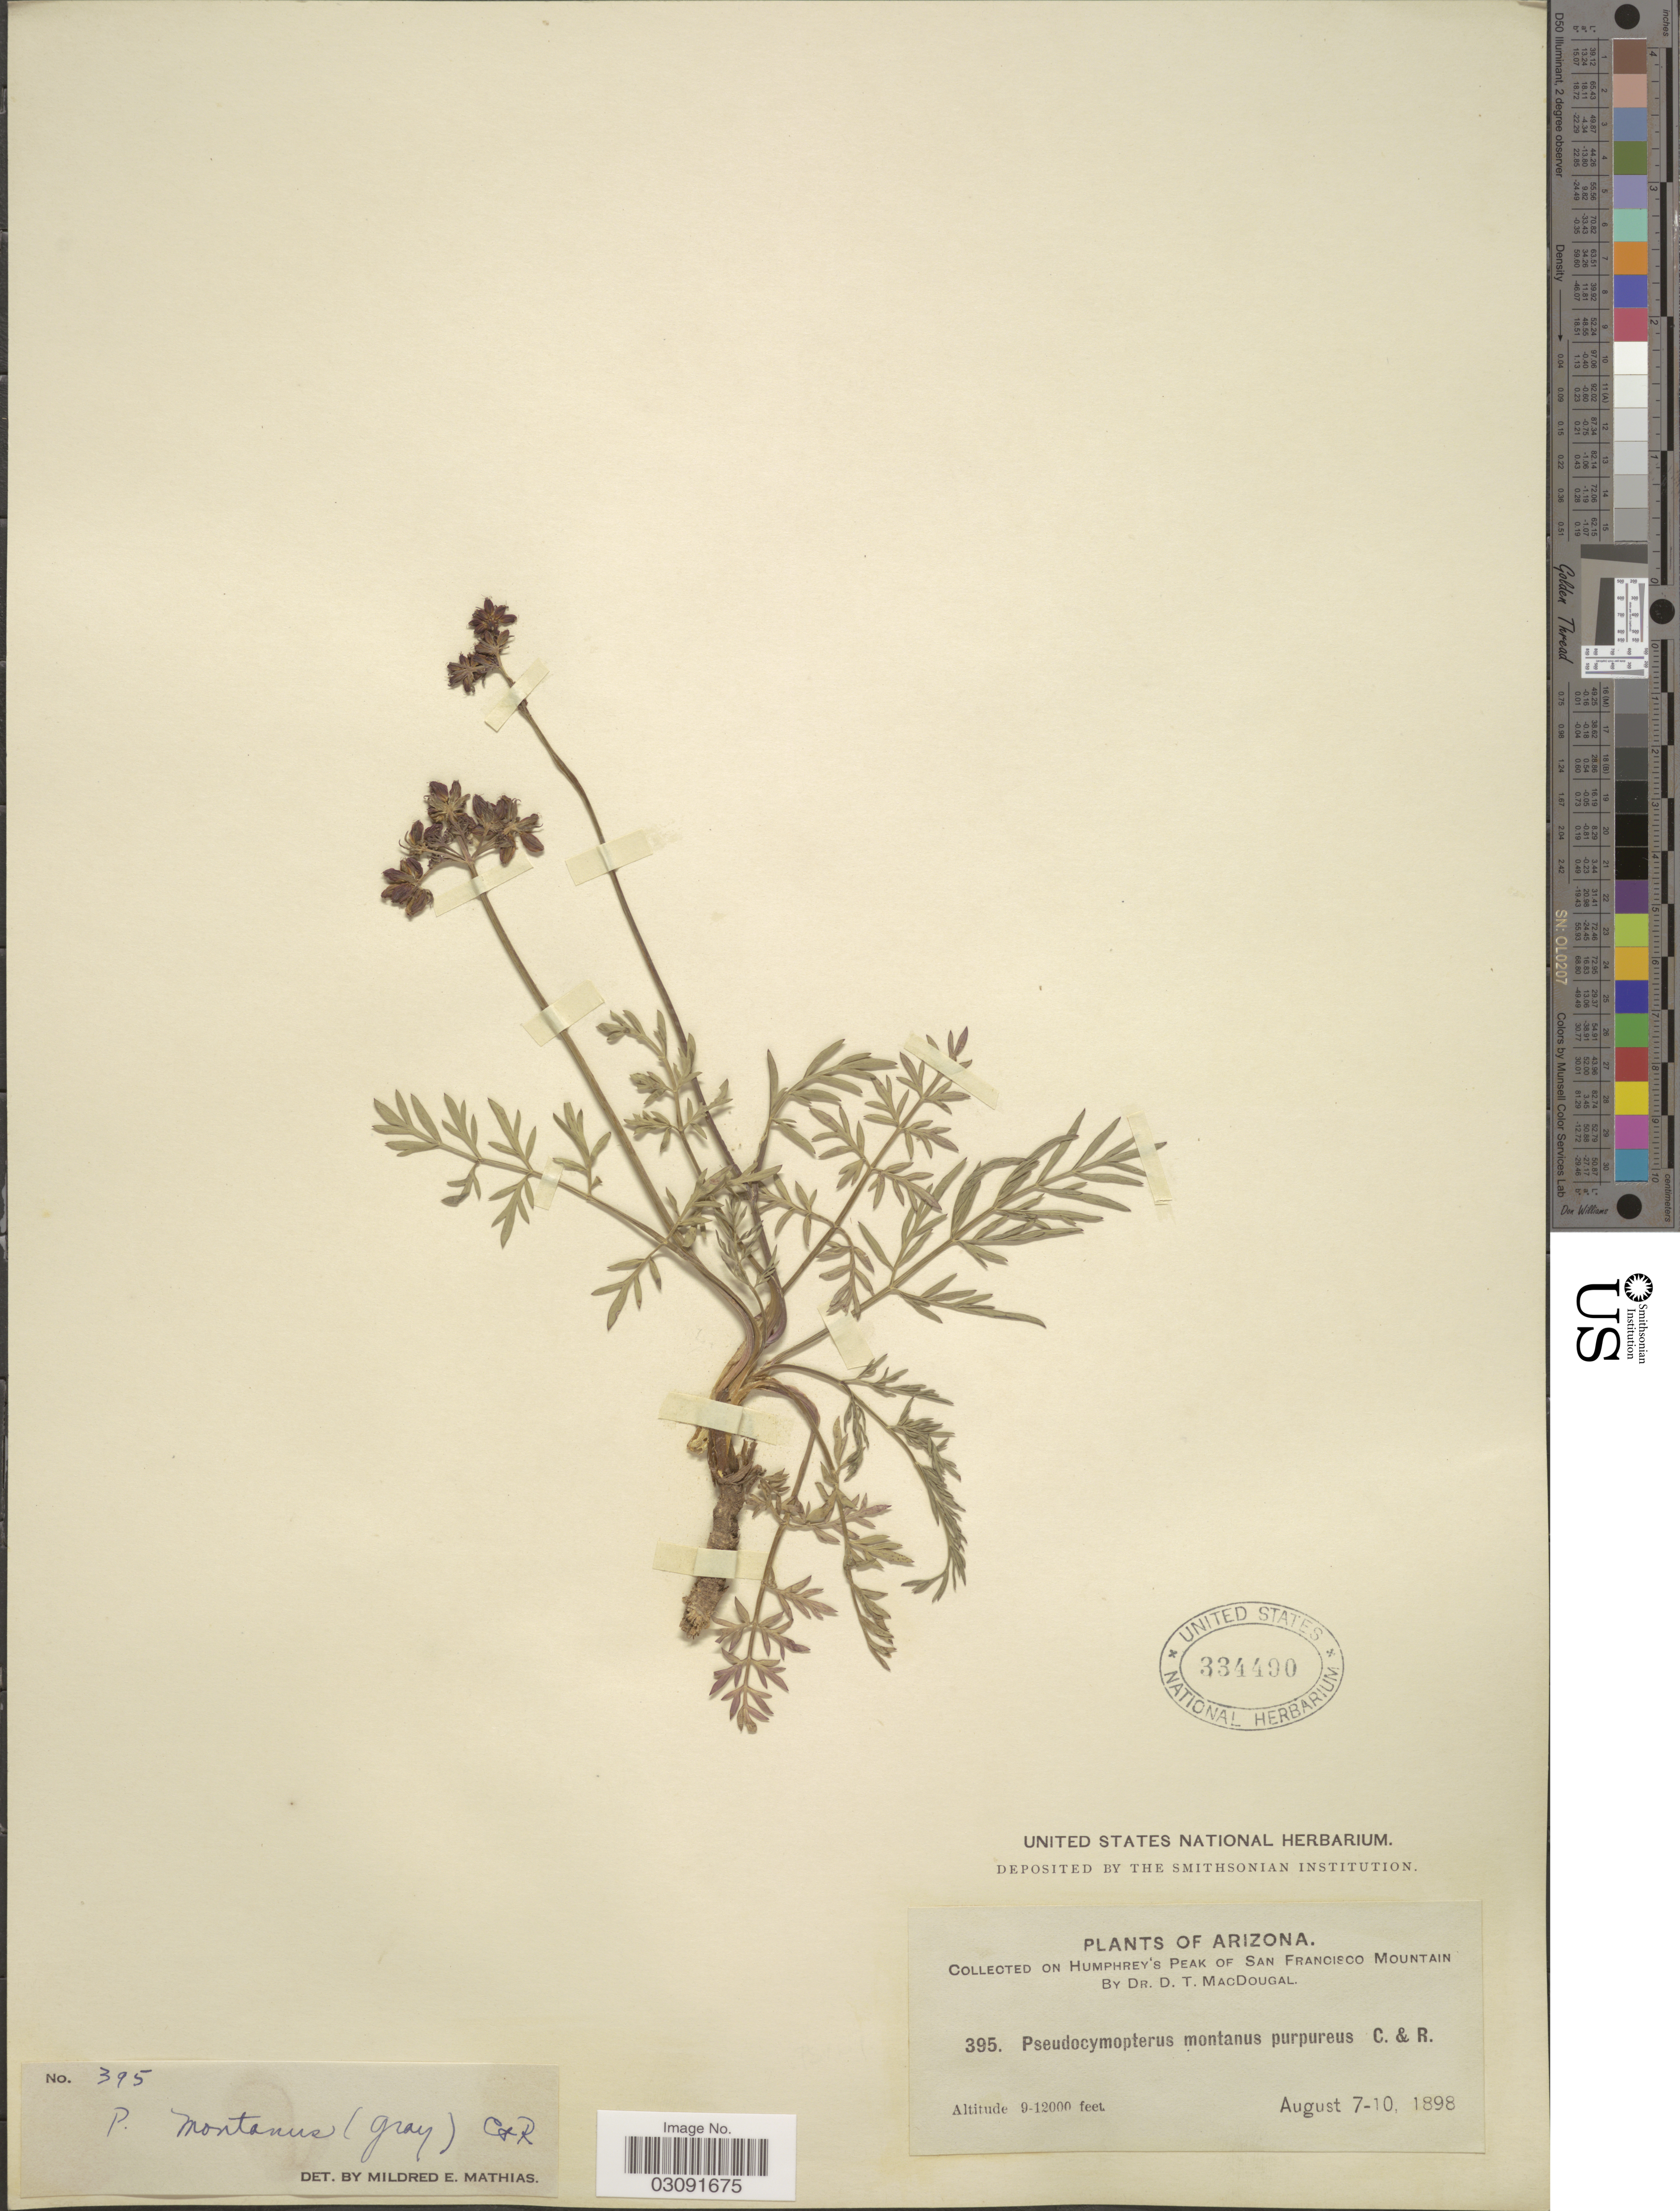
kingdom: Plantae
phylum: Tracheophyta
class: Magnoliopsida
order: Apiales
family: Apiaceae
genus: Pseudocymopterus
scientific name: Pseudocymopterus montanus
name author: (A. Gray) J.M. Coult. & Rose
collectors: D. T. MacDougal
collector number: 395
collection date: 1898-08-07/1898-08-10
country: United States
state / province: Arizona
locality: On Humphrey's Peak of San Francisco Mountain.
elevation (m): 2743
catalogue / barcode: US 334490